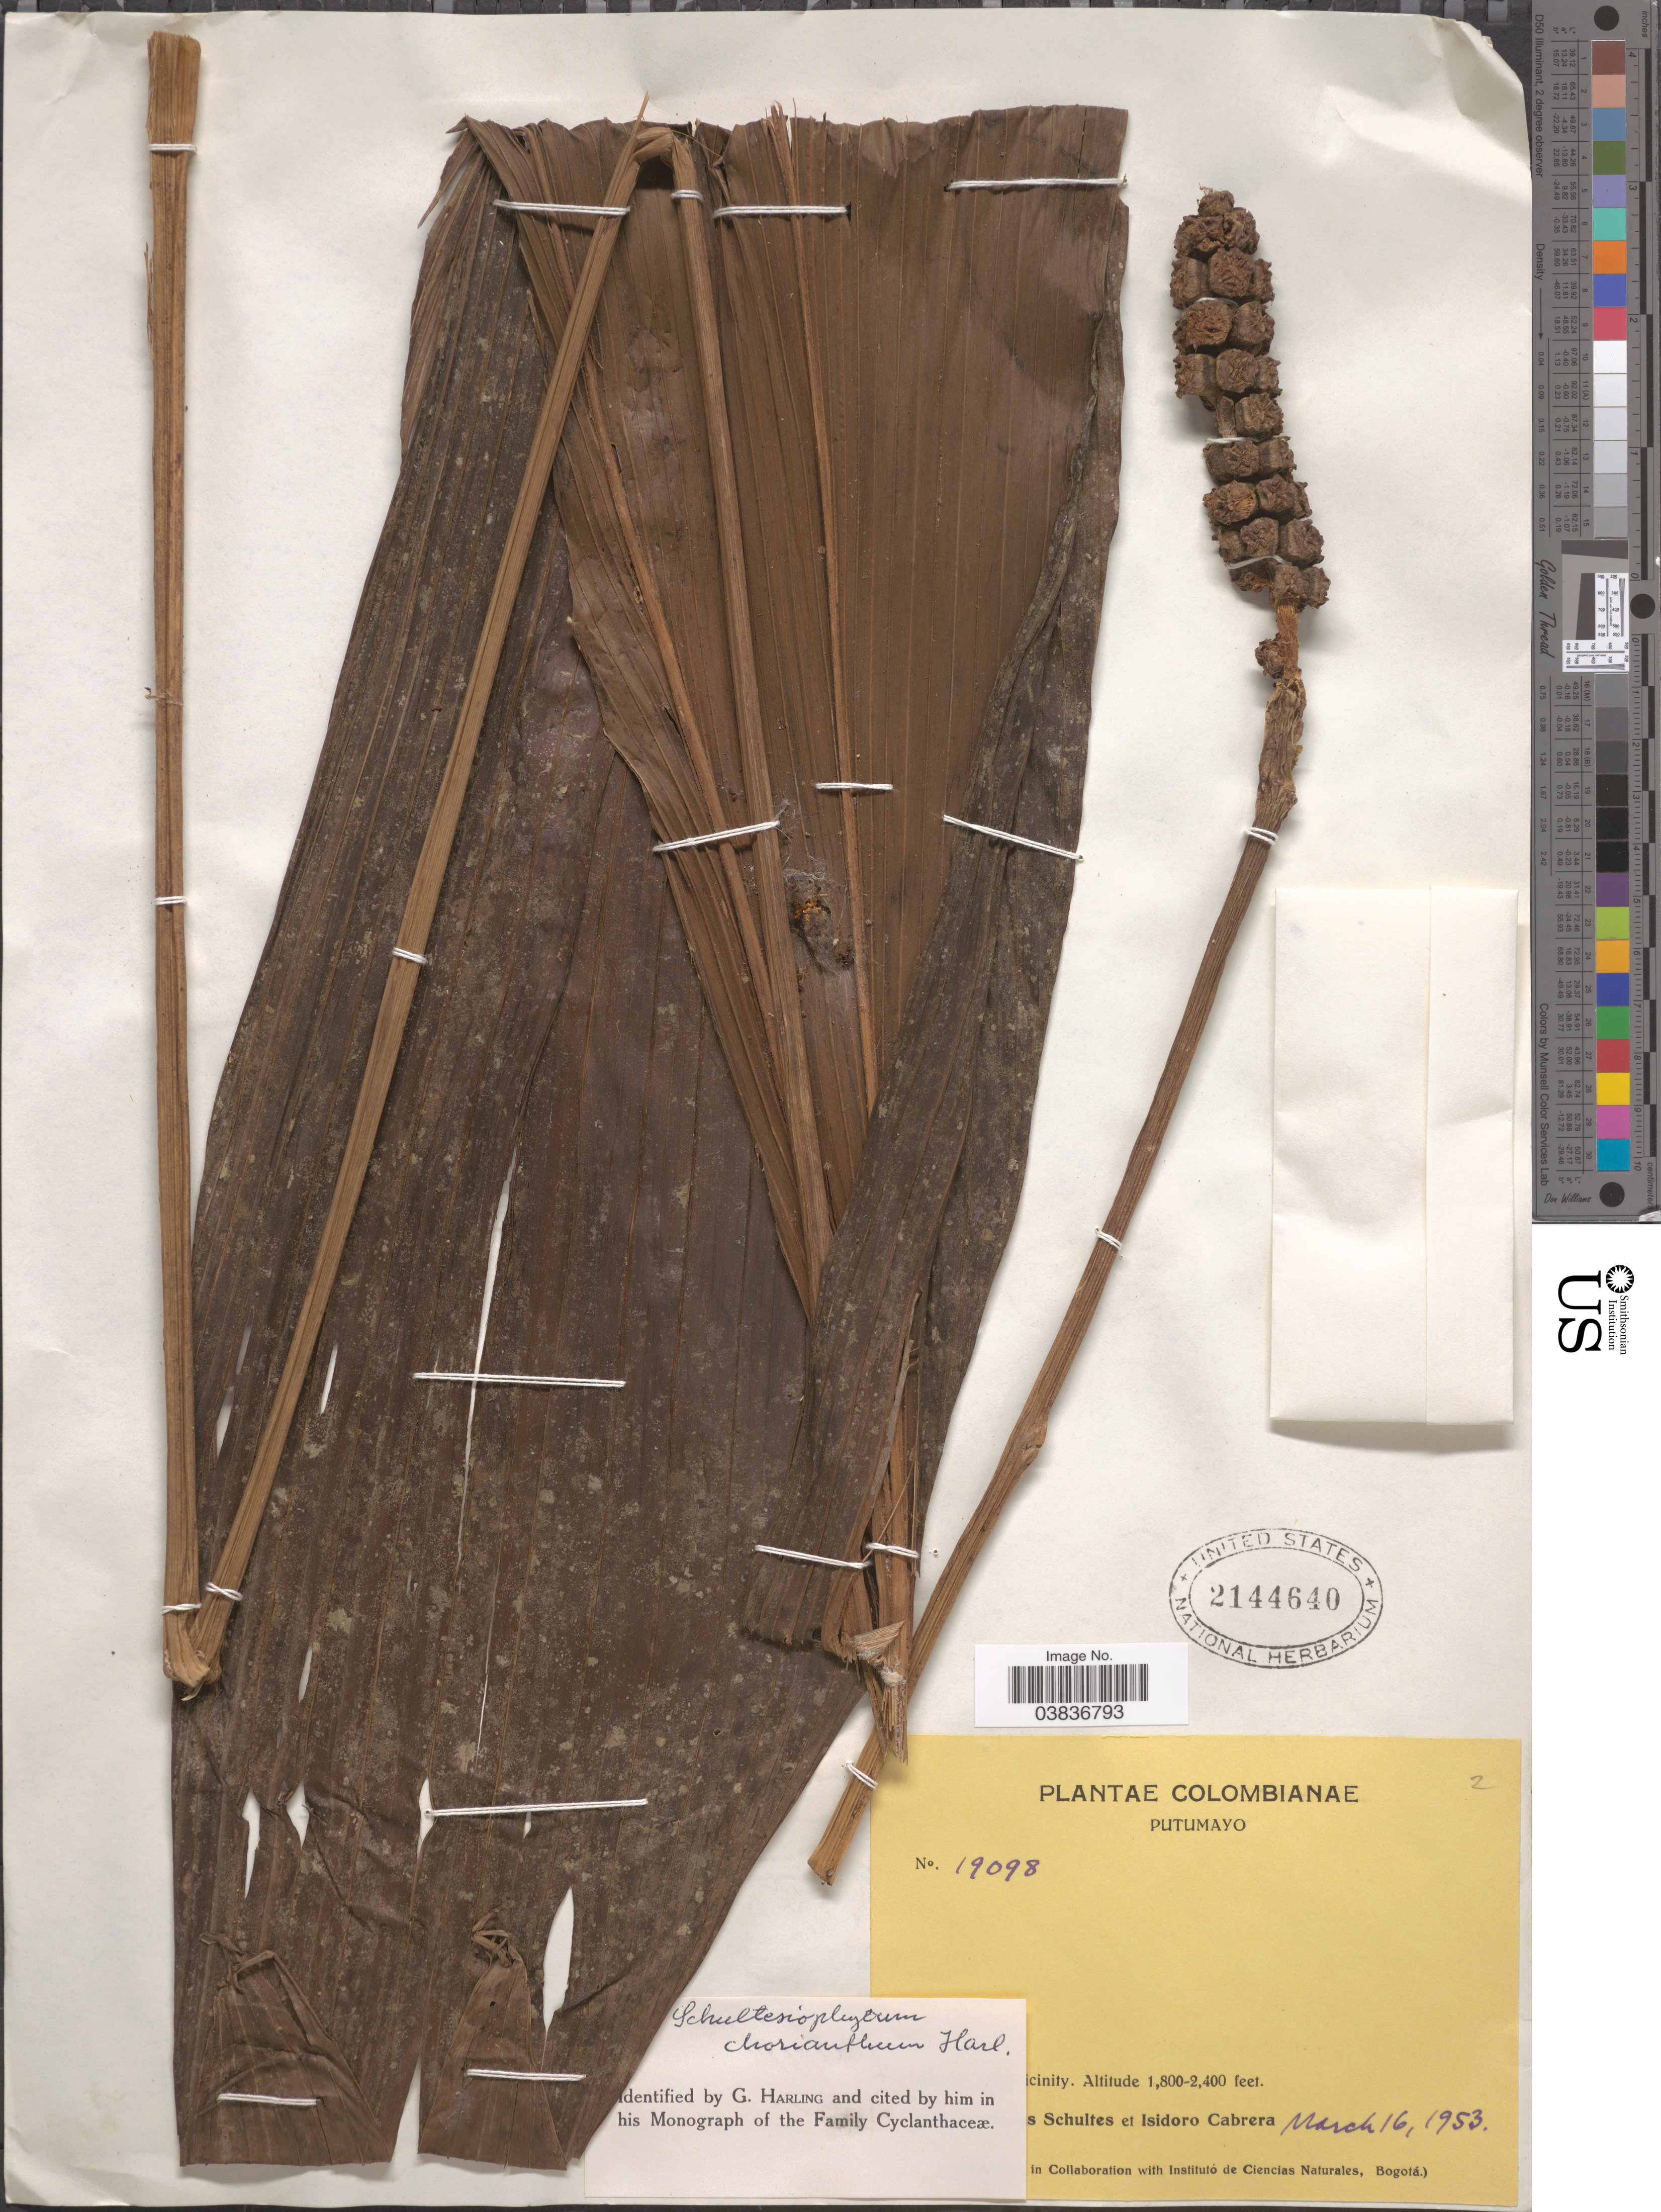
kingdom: Plantae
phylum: Tracheophyta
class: Liliopsida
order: Pandanales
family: Cyclanthaceae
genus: Schultesiophytum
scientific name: Schultesiophytum chorianthum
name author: Harling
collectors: R. E. Schultes & I. Cabrera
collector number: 19098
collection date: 1953-03-16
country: Colombia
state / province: Putumayo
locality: [illegible text]icinity.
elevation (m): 549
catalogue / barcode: US 2144640